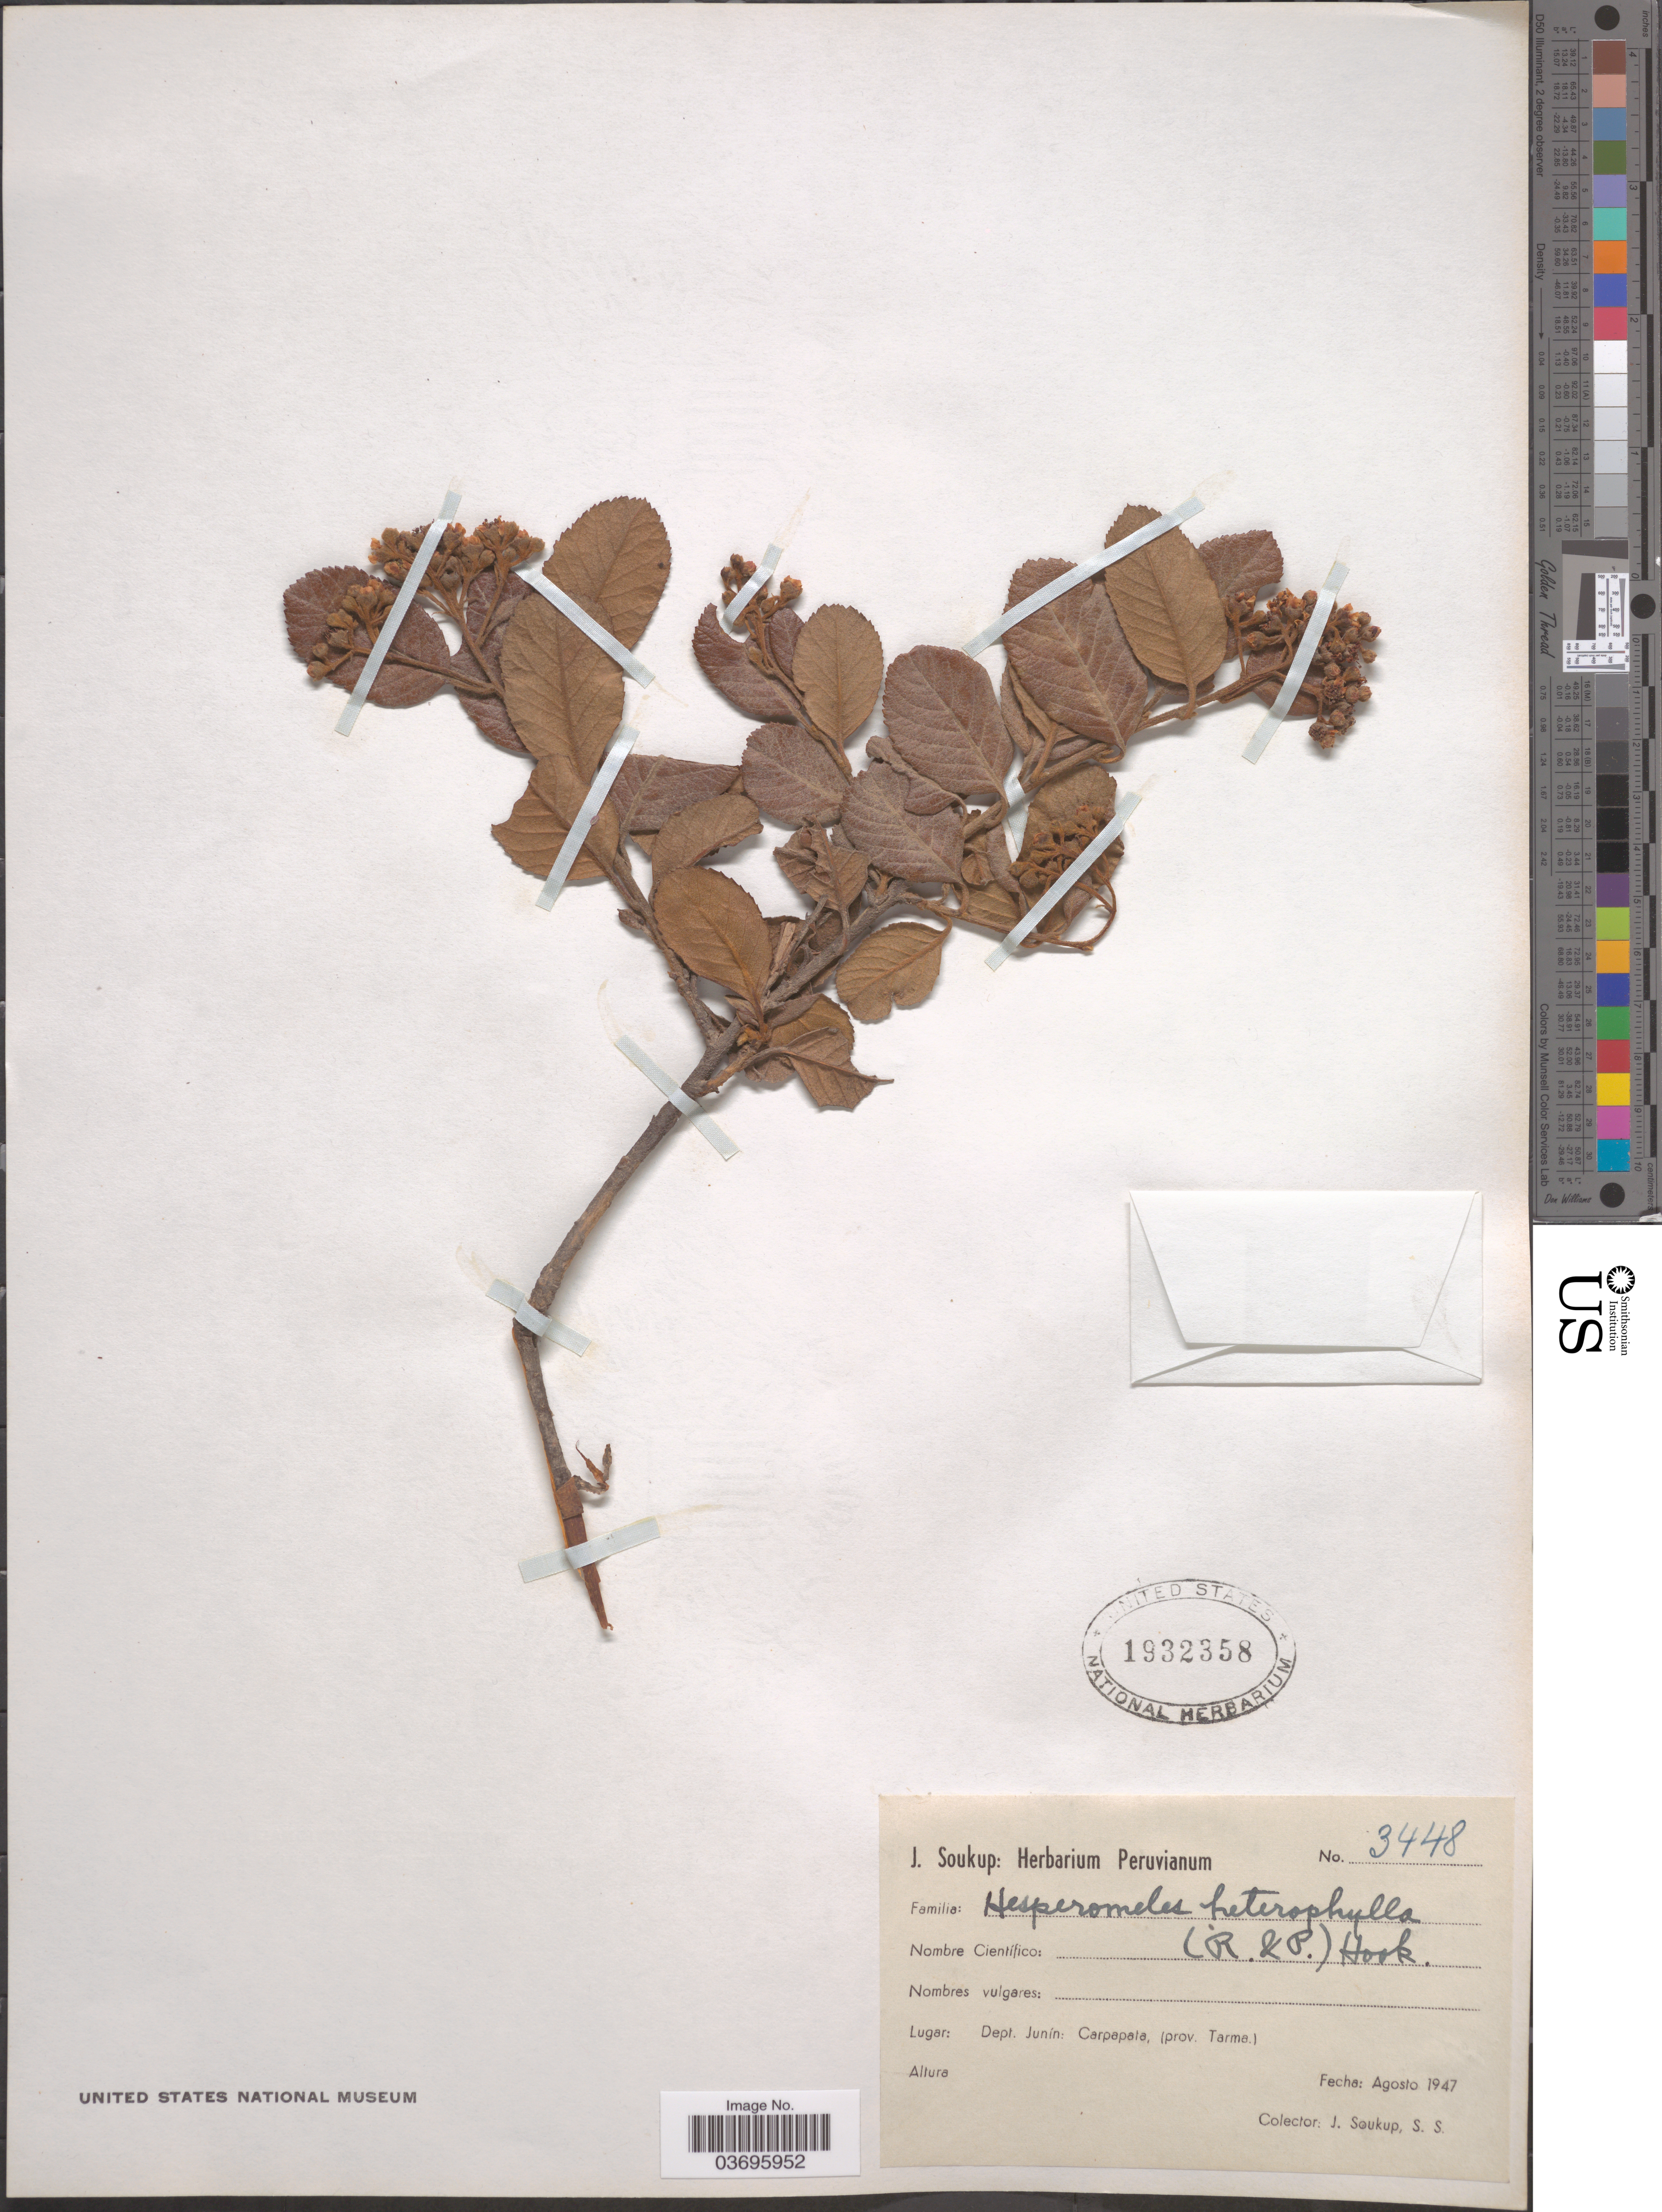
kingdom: Plantae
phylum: Tracheophyta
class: Magnoliopsida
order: Rosales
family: Rosaceae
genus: Hesperomeles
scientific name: Hesperomeles heterophylla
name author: (Ruiz & Pav.) Hook.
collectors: J. Soukup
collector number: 3448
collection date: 1947-08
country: Peru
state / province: Junín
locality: Dept. Junín: Carpapata, (prov. Tarma).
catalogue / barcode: US 1932358